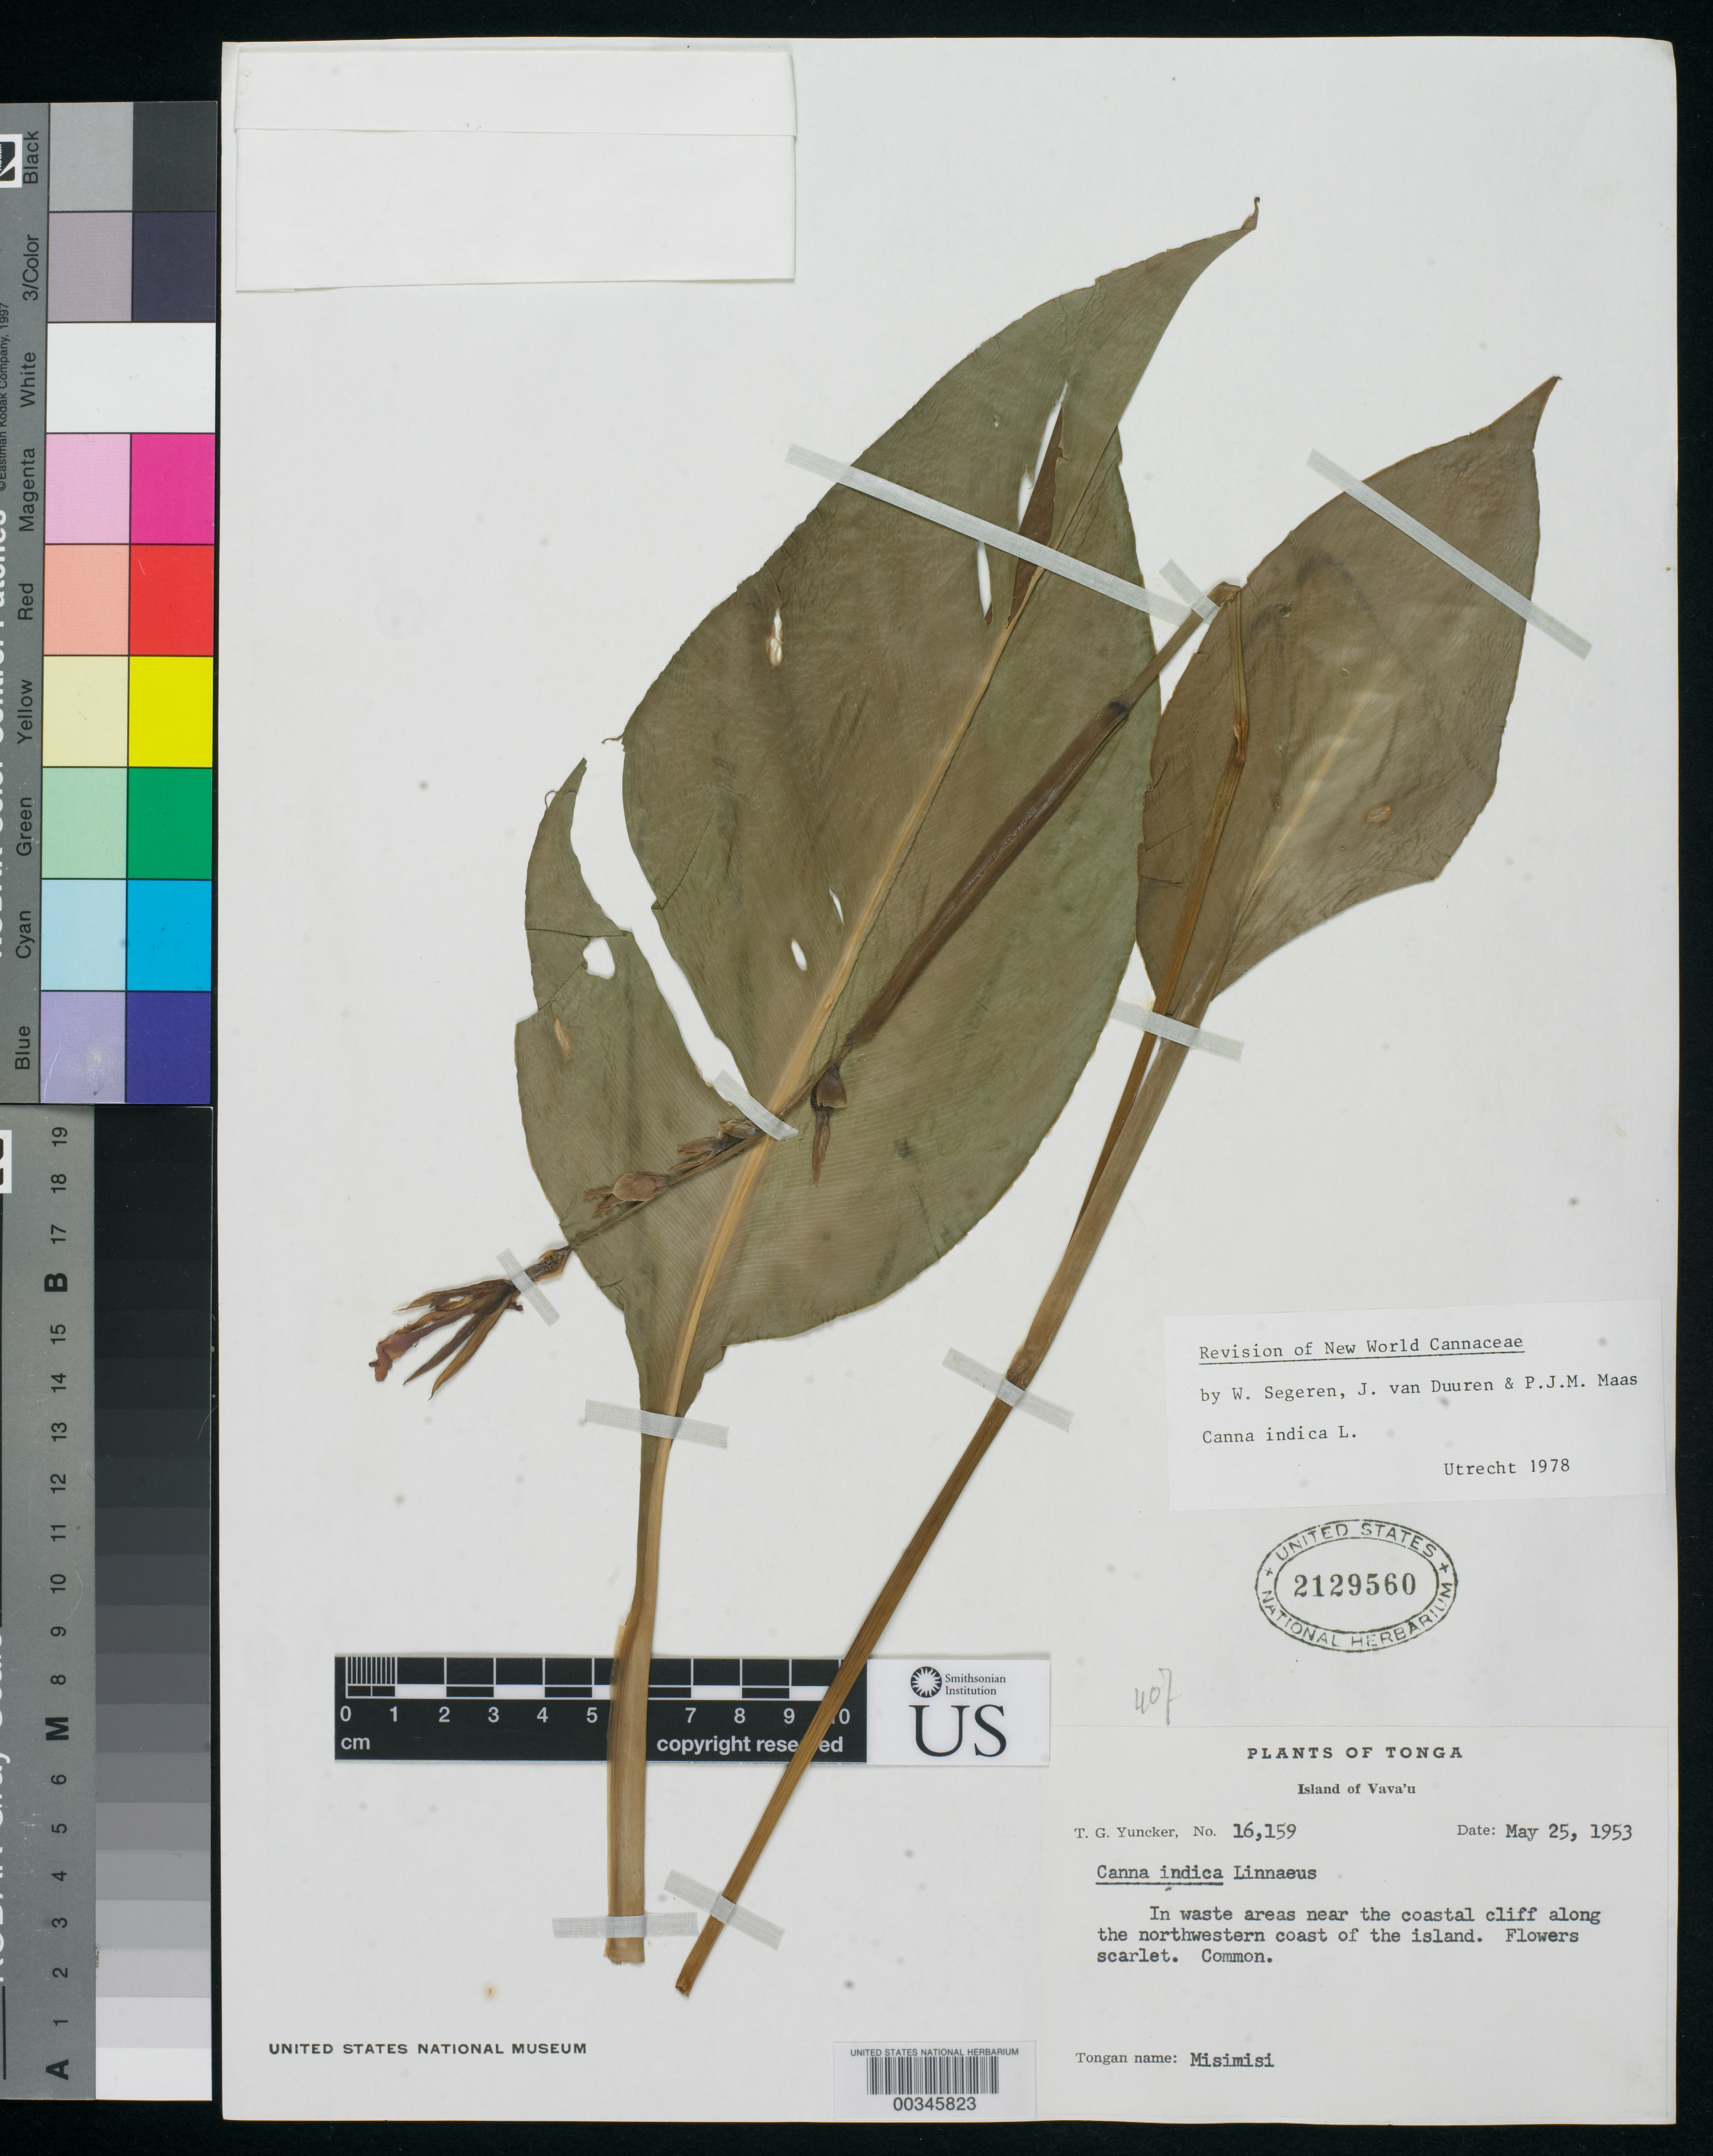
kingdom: Plantae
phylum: Tracheophyta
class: Liliopsida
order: Zingiberales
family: Cannaceae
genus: Canna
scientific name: Canna indica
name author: L.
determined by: Segeren, W.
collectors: T. G. Yuncker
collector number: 16159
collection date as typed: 25 May 1953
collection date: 1953-05-25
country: Tonga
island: Vava'u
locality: Island of Vava'u, along northwestern coast of island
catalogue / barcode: US 2129560